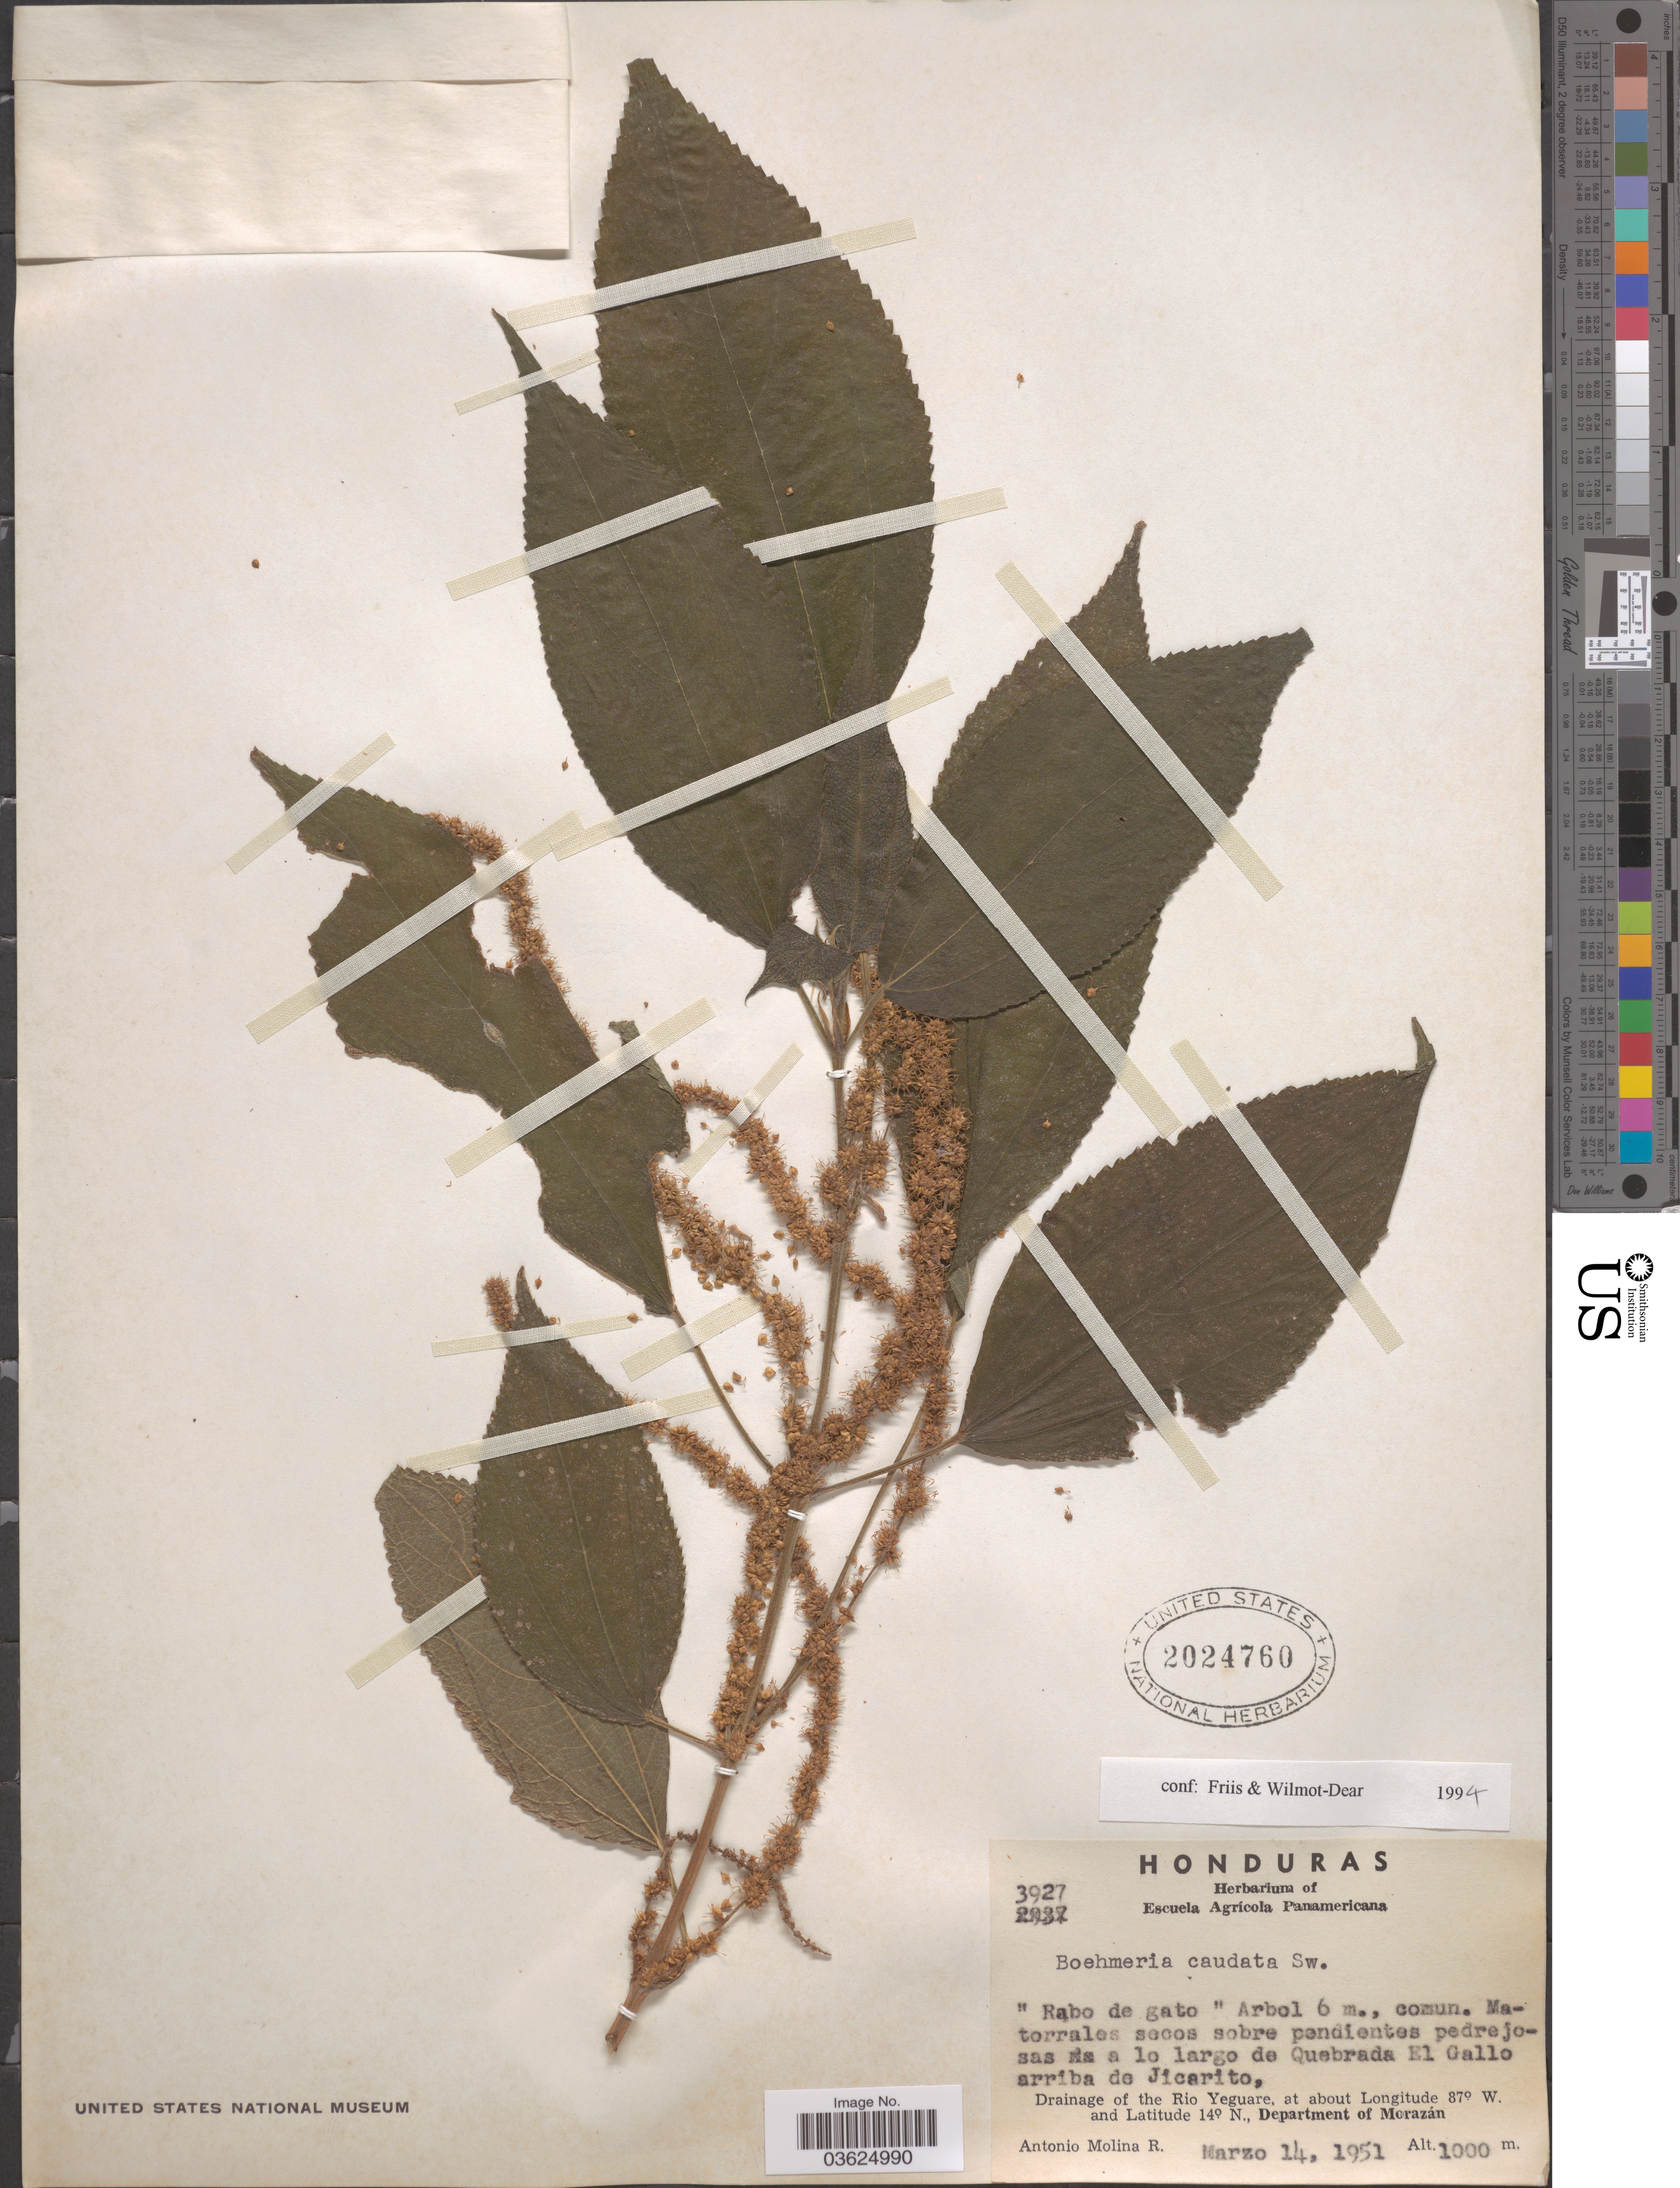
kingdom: Plantae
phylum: Tracheophyta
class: Magnoliopsida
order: Rosales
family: Urticaceae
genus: Boehmeria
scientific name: Boehmeria caudata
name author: Sw.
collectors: A. Molina R.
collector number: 3927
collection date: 1951-03-14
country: Honduras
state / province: Fco. Morazán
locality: Matorrales secos sobre pendientes pedrejosas [illegible text] a lo largo de Quebrada El Gallo arriba de Jicarito, Drainage of the Rio Yeguare, Department of Morazán.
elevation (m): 1000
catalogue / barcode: US 2024760